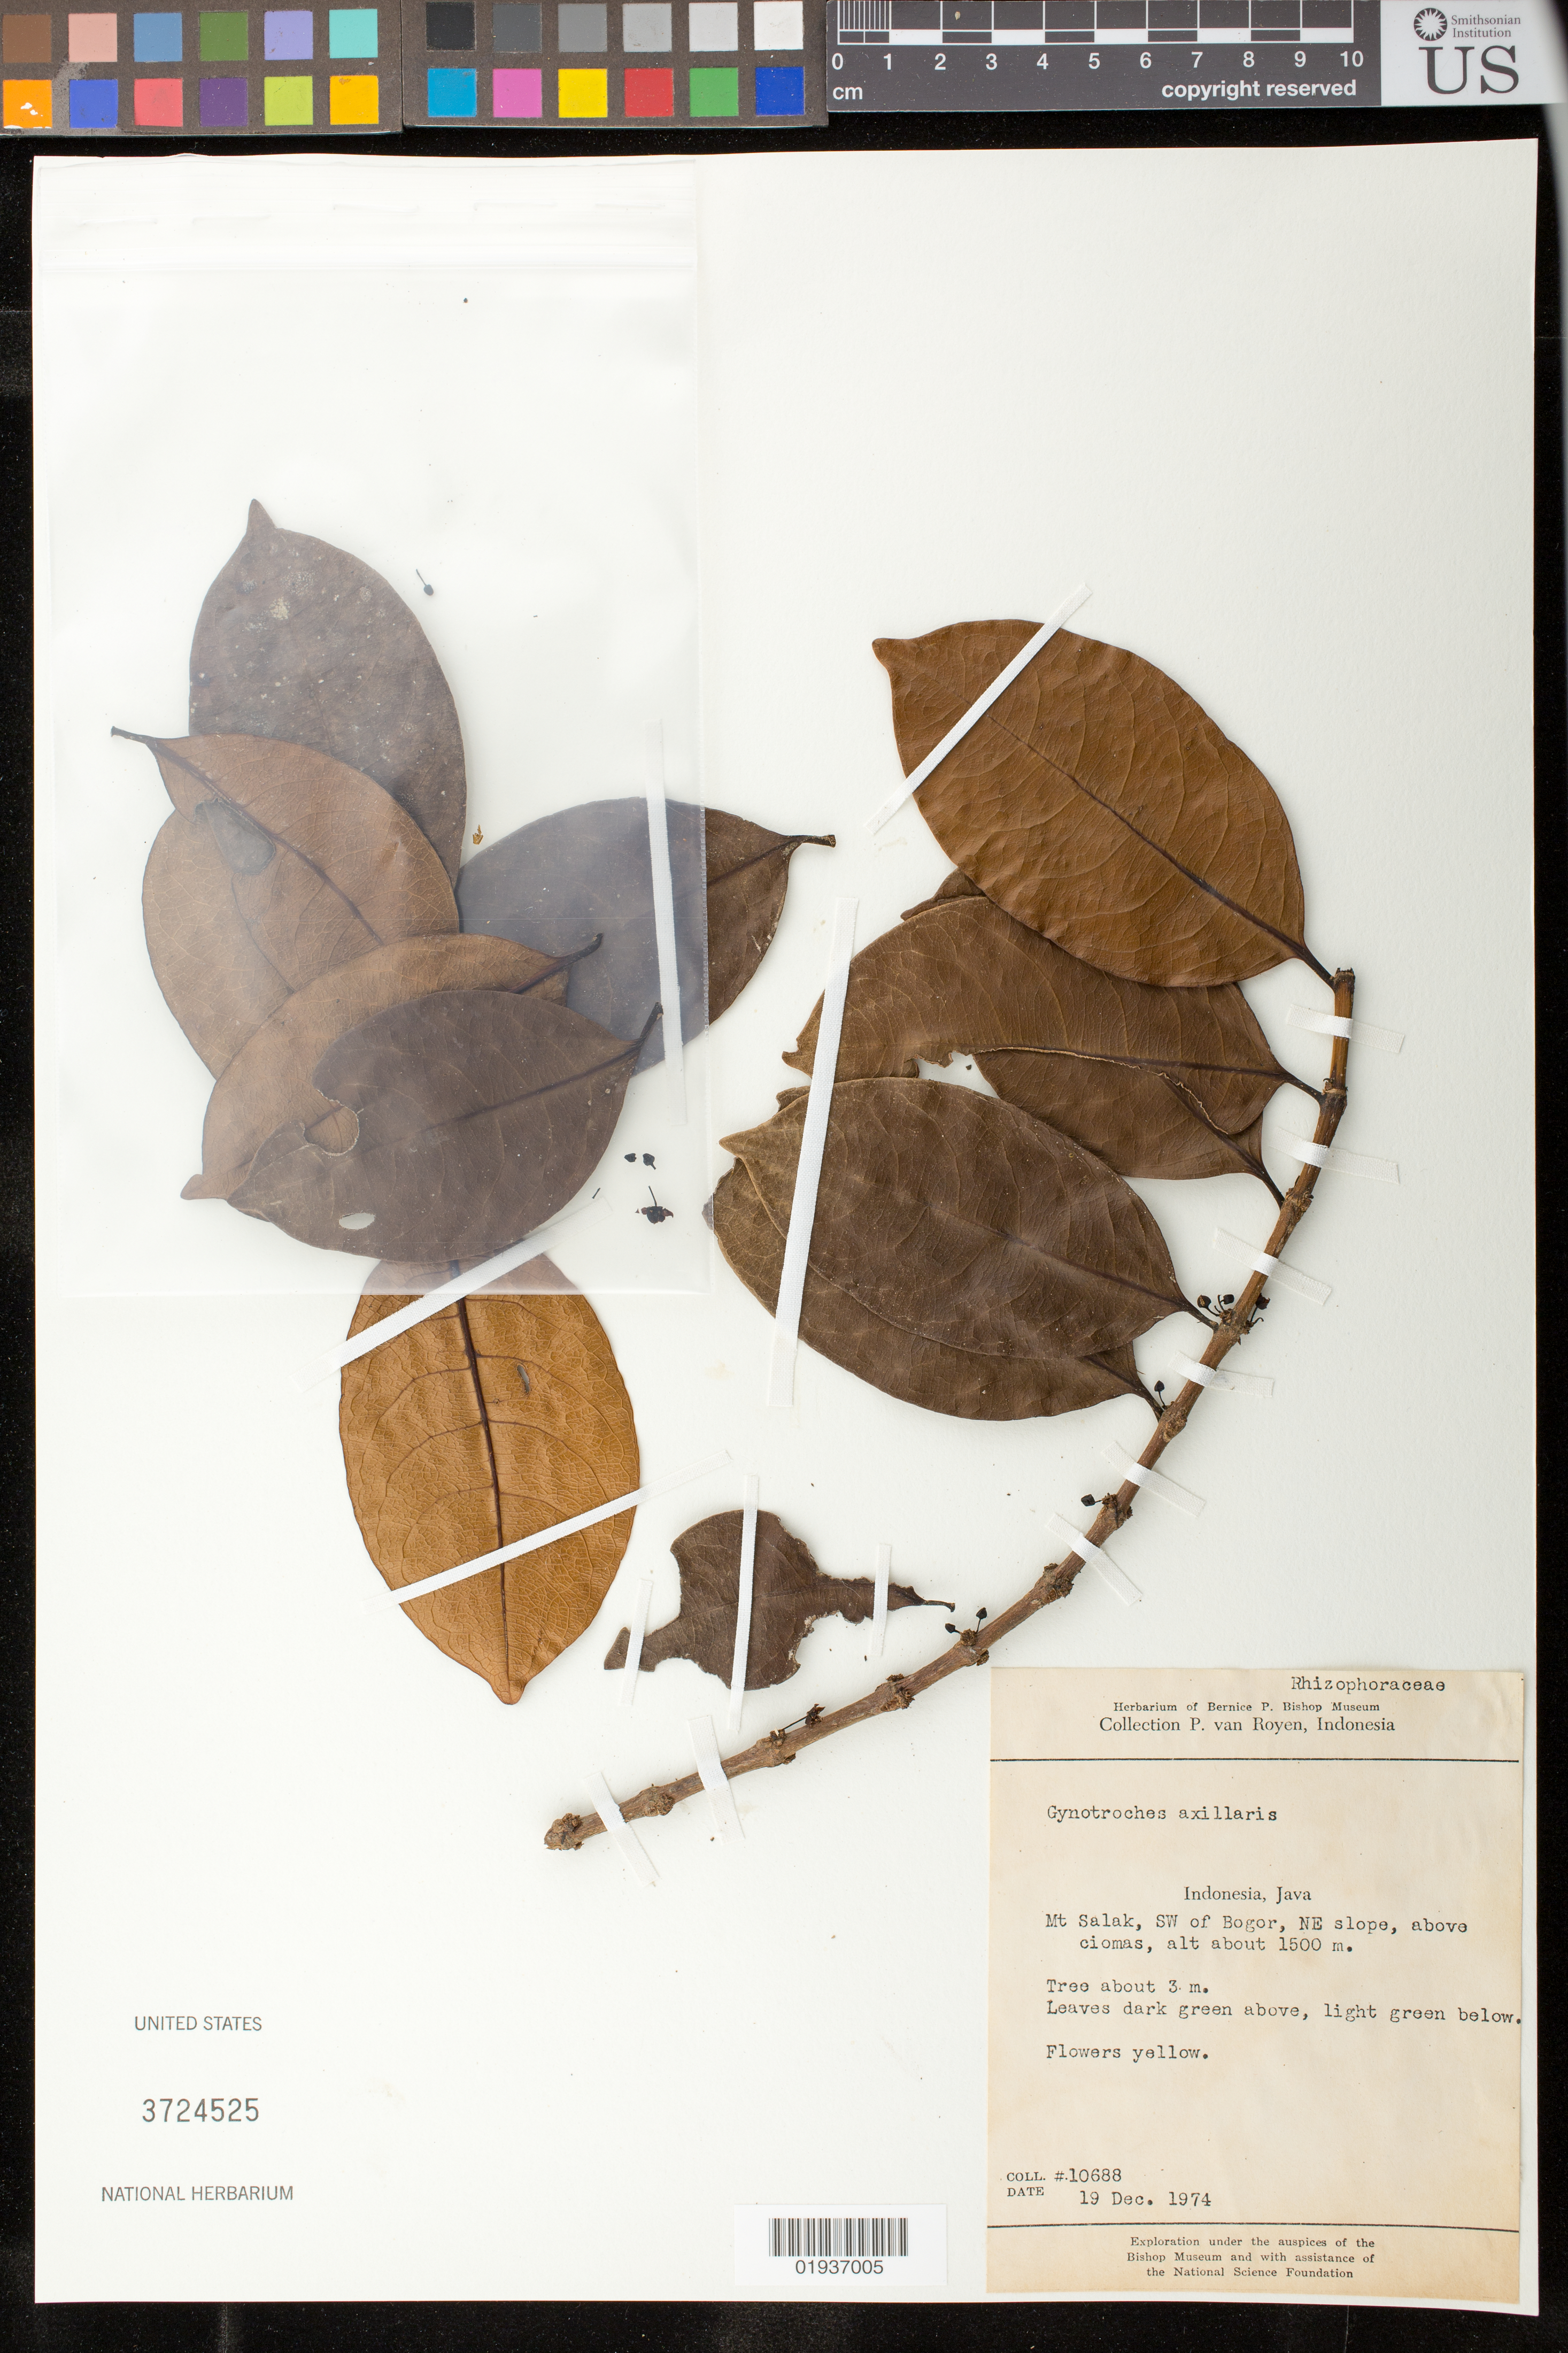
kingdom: Plantae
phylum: Tracheophyta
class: Magnoliopsida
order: Malpighiales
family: Rhizophoraceae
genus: Gynotroches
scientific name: Gynotroches axillaris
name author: Blume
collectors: P. van Royen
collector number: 10688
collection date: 1974-12-19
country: Indonesia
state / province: Java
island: Java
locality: Mt. Salak, SW of Bogor, NE slope above Ciomas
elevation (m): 1500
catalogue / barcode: US 3724525